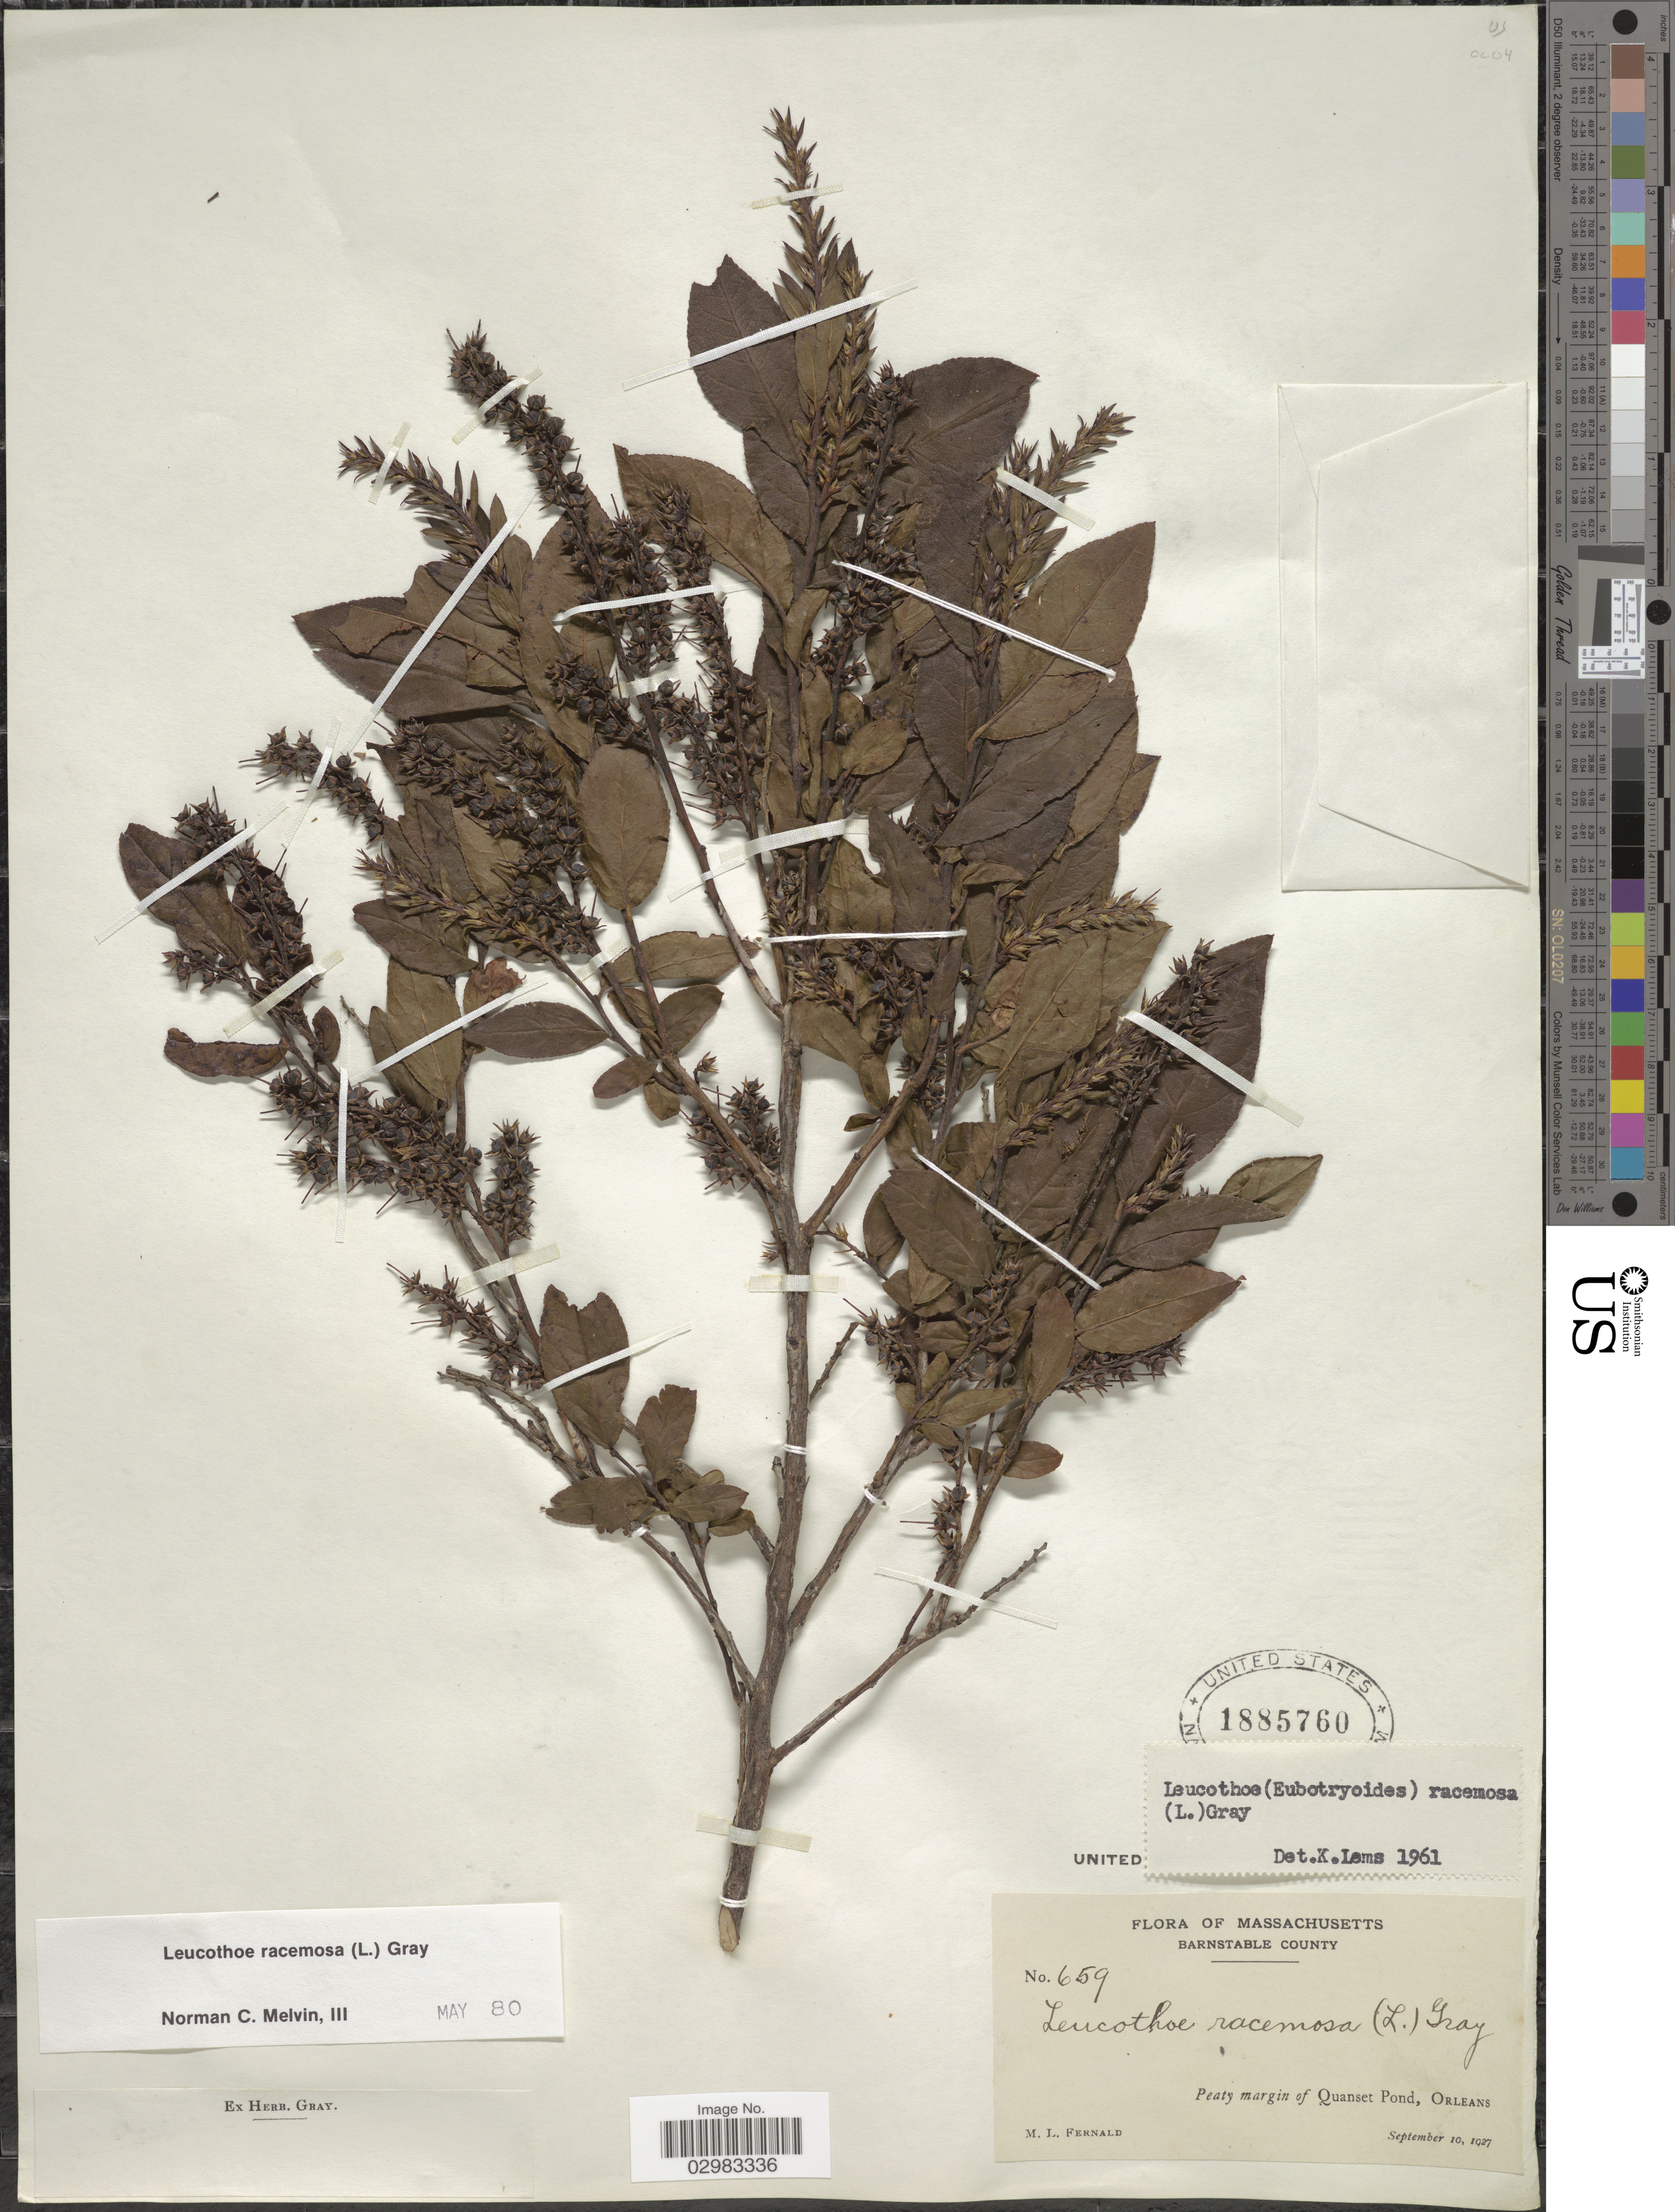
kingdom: Plantae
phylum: Tracheophyta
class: Magnoliopsida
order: Ericales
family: Ericaceae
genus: Leucothoe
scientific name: Leucothoë racemosa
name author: (L.) A. Gray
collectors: M. L. Fernald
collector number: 659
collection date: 1927-09-10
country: United States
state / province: Massachusetts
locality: Barnstable County. Peaty margin of Quanset Pond, Orleans.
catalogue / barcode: US 1885760